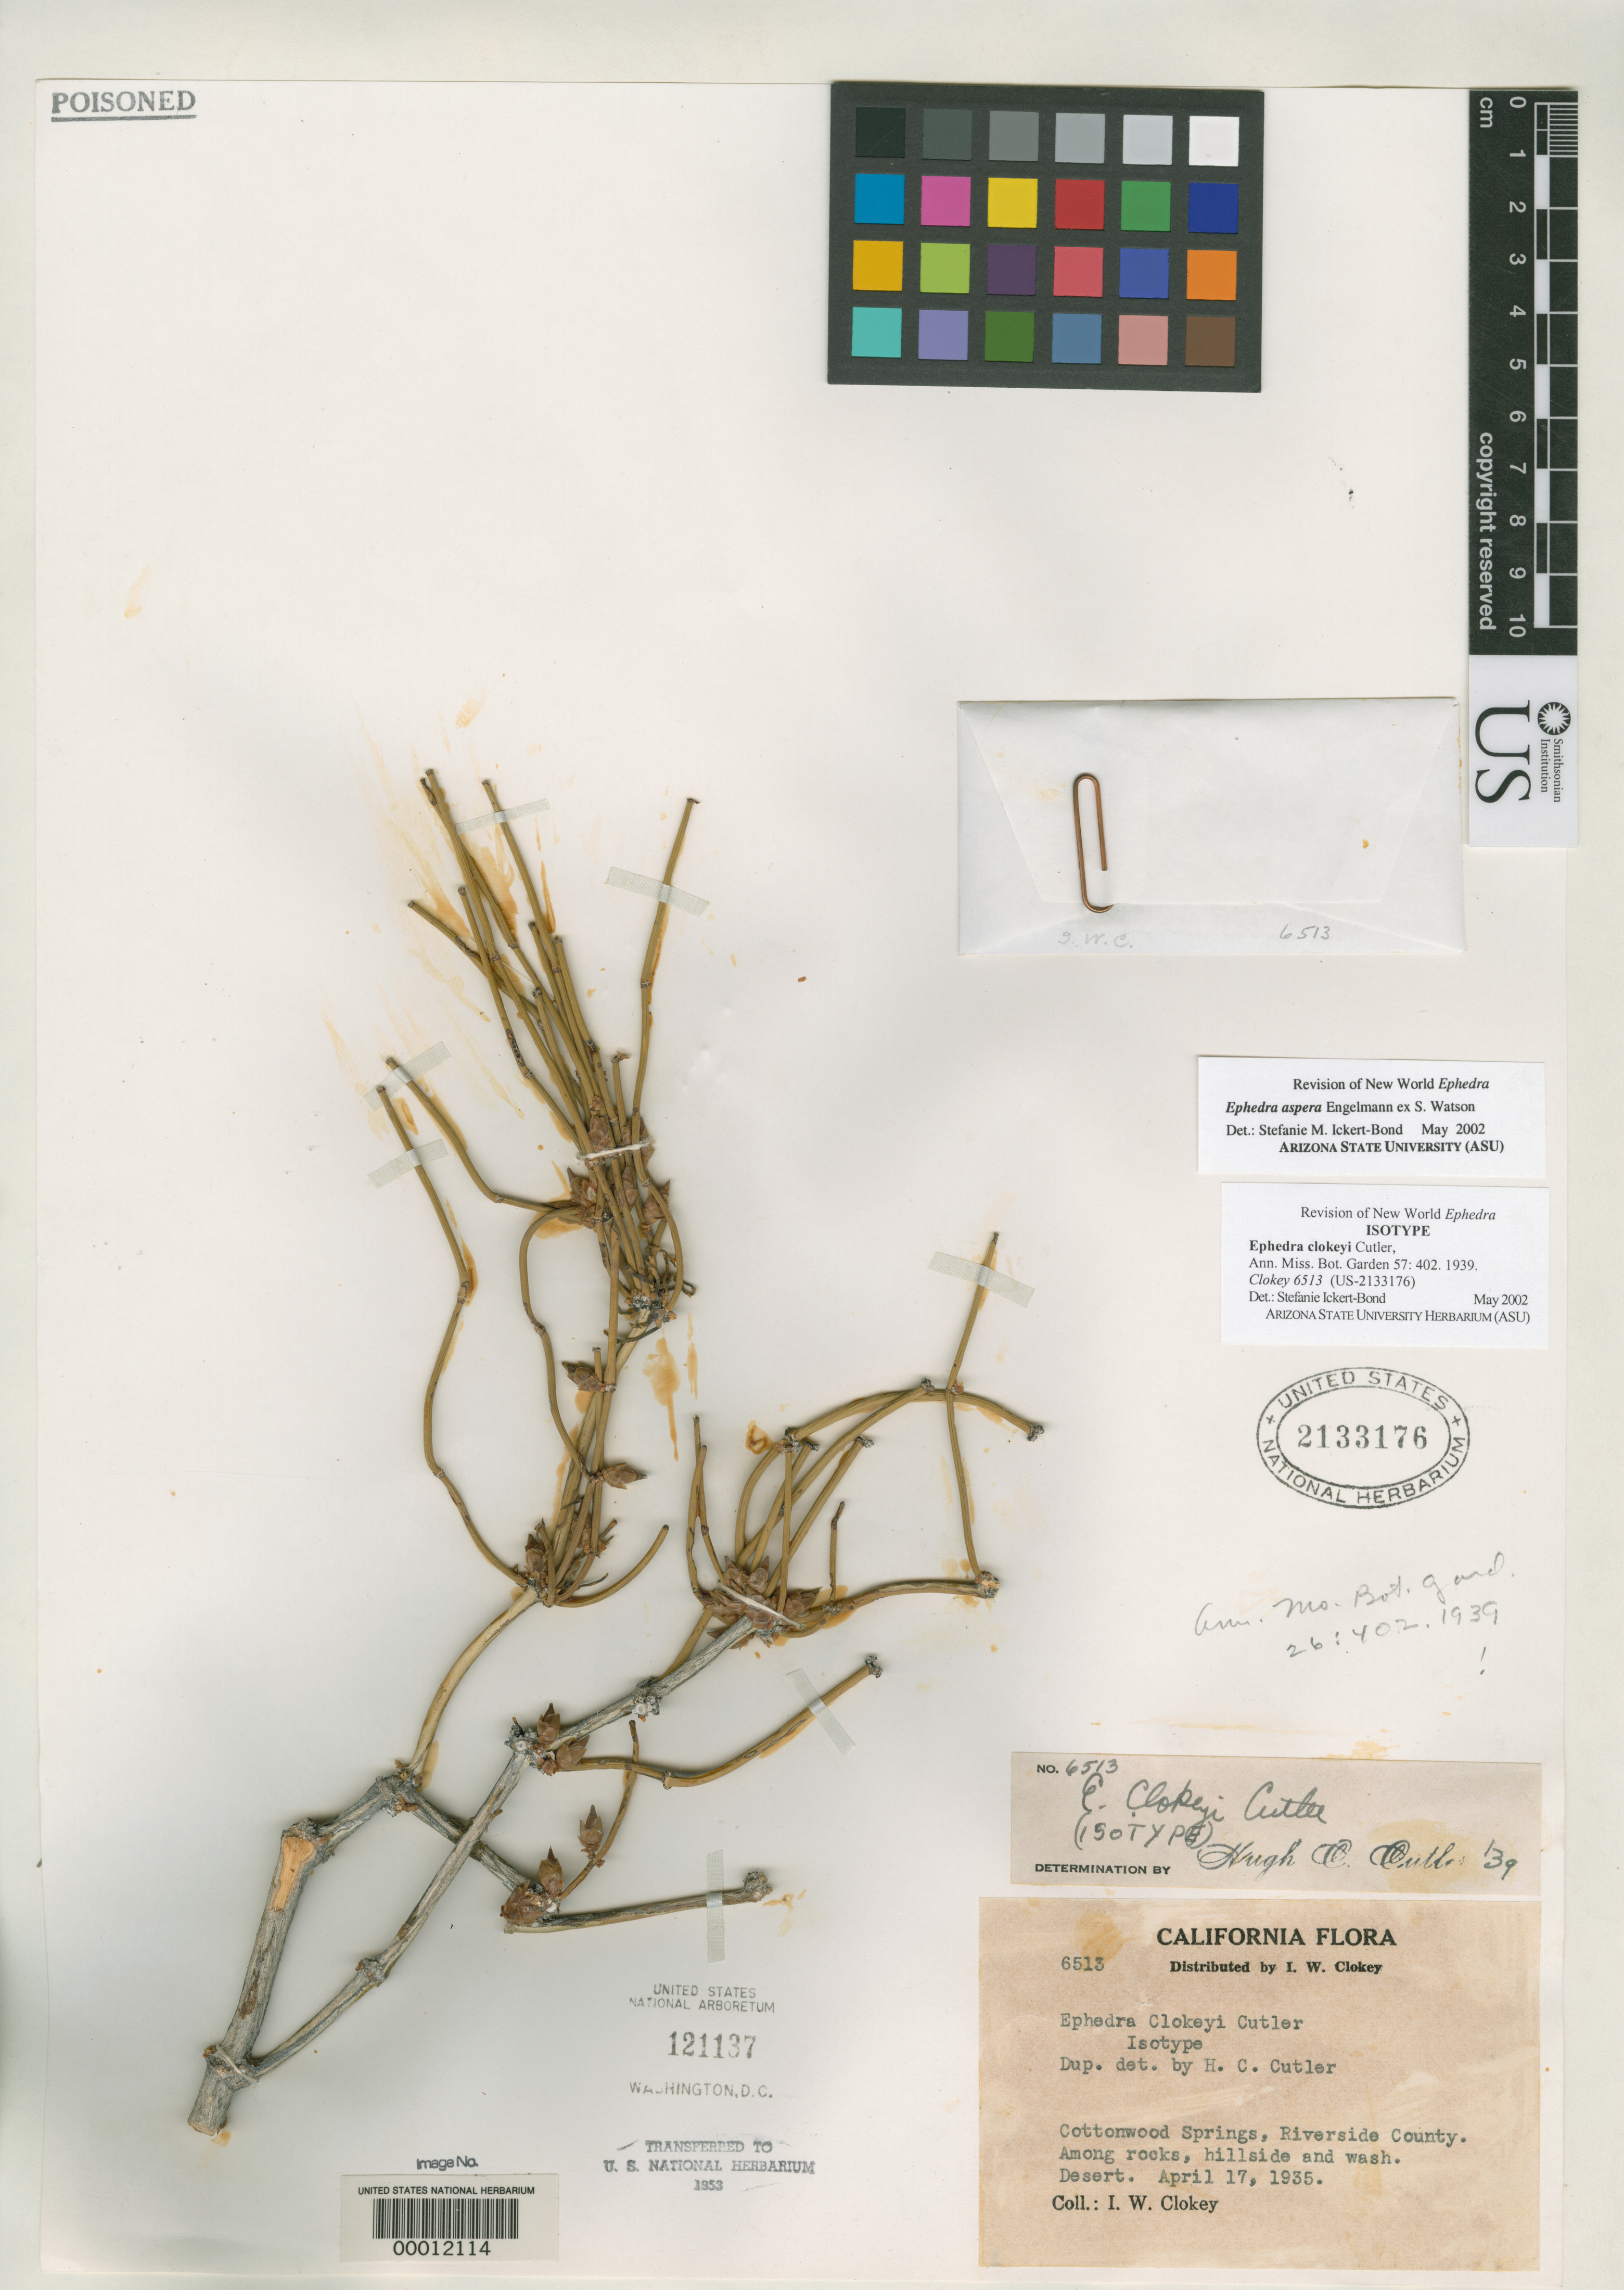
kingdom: Plantae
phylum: Tracheophyta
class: Gnetopsida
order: Ephedrales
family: Ephedraceae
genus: Ephedra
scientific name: Ephedra clokeyi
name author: H.C. Cutler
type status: Isotype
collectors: I. W. Clokey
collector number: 6513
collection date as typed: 17 Apr 1935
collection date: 1935-04-17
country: United States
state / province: California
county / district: Riverside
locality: Cottonwood Springs.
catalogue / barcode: US 2133176